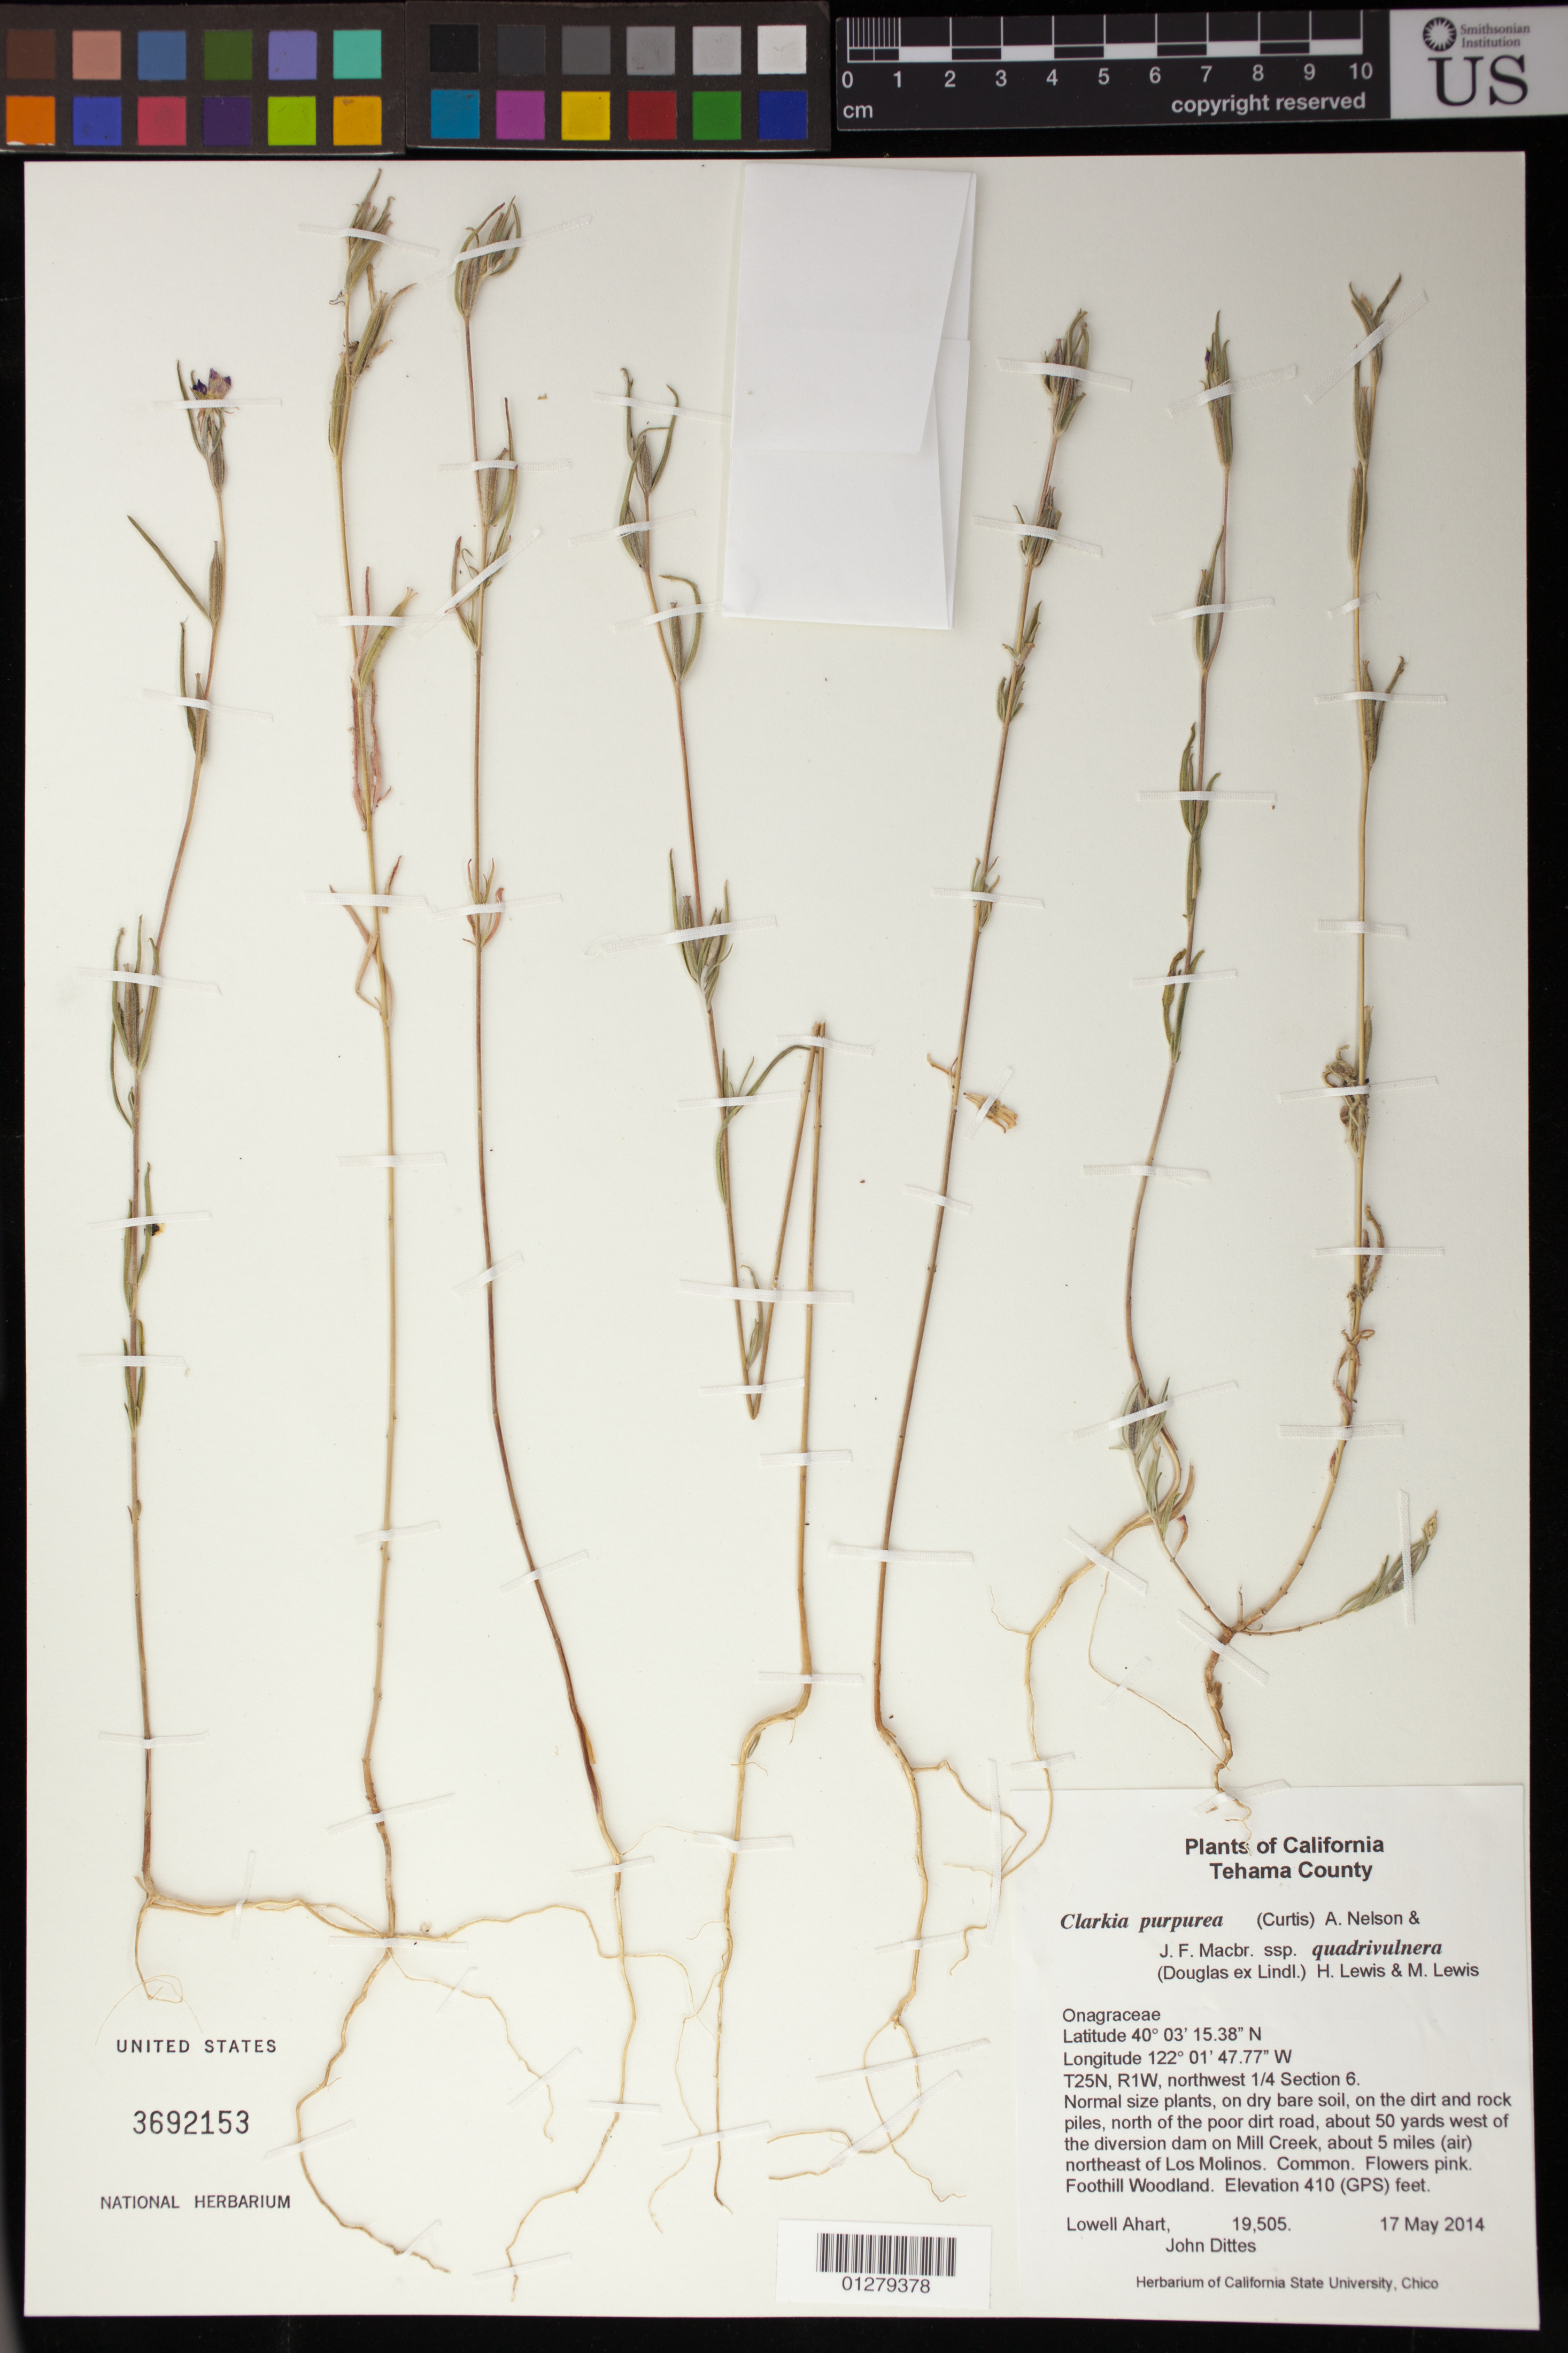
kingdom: Plantae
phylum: Tracheophyta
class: Magnoliopsida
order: Myrtales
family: Onagraceae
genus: Clarkia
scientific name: Clarkia purpurea subsp. quadrivulnera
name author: (Douglas) H.F. Lewis & M.R. Lewis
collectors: L. Ahart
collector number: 19505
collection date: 2014-05-17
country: United States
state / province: California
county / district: Tehama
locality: North of the poor dirt road, about 50 yards west of the diversion dam on Mill Creek, about 5 miles (air) northeast of Los Molinos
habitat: Foothill Woodland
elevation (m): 125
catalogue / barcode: US 3692153